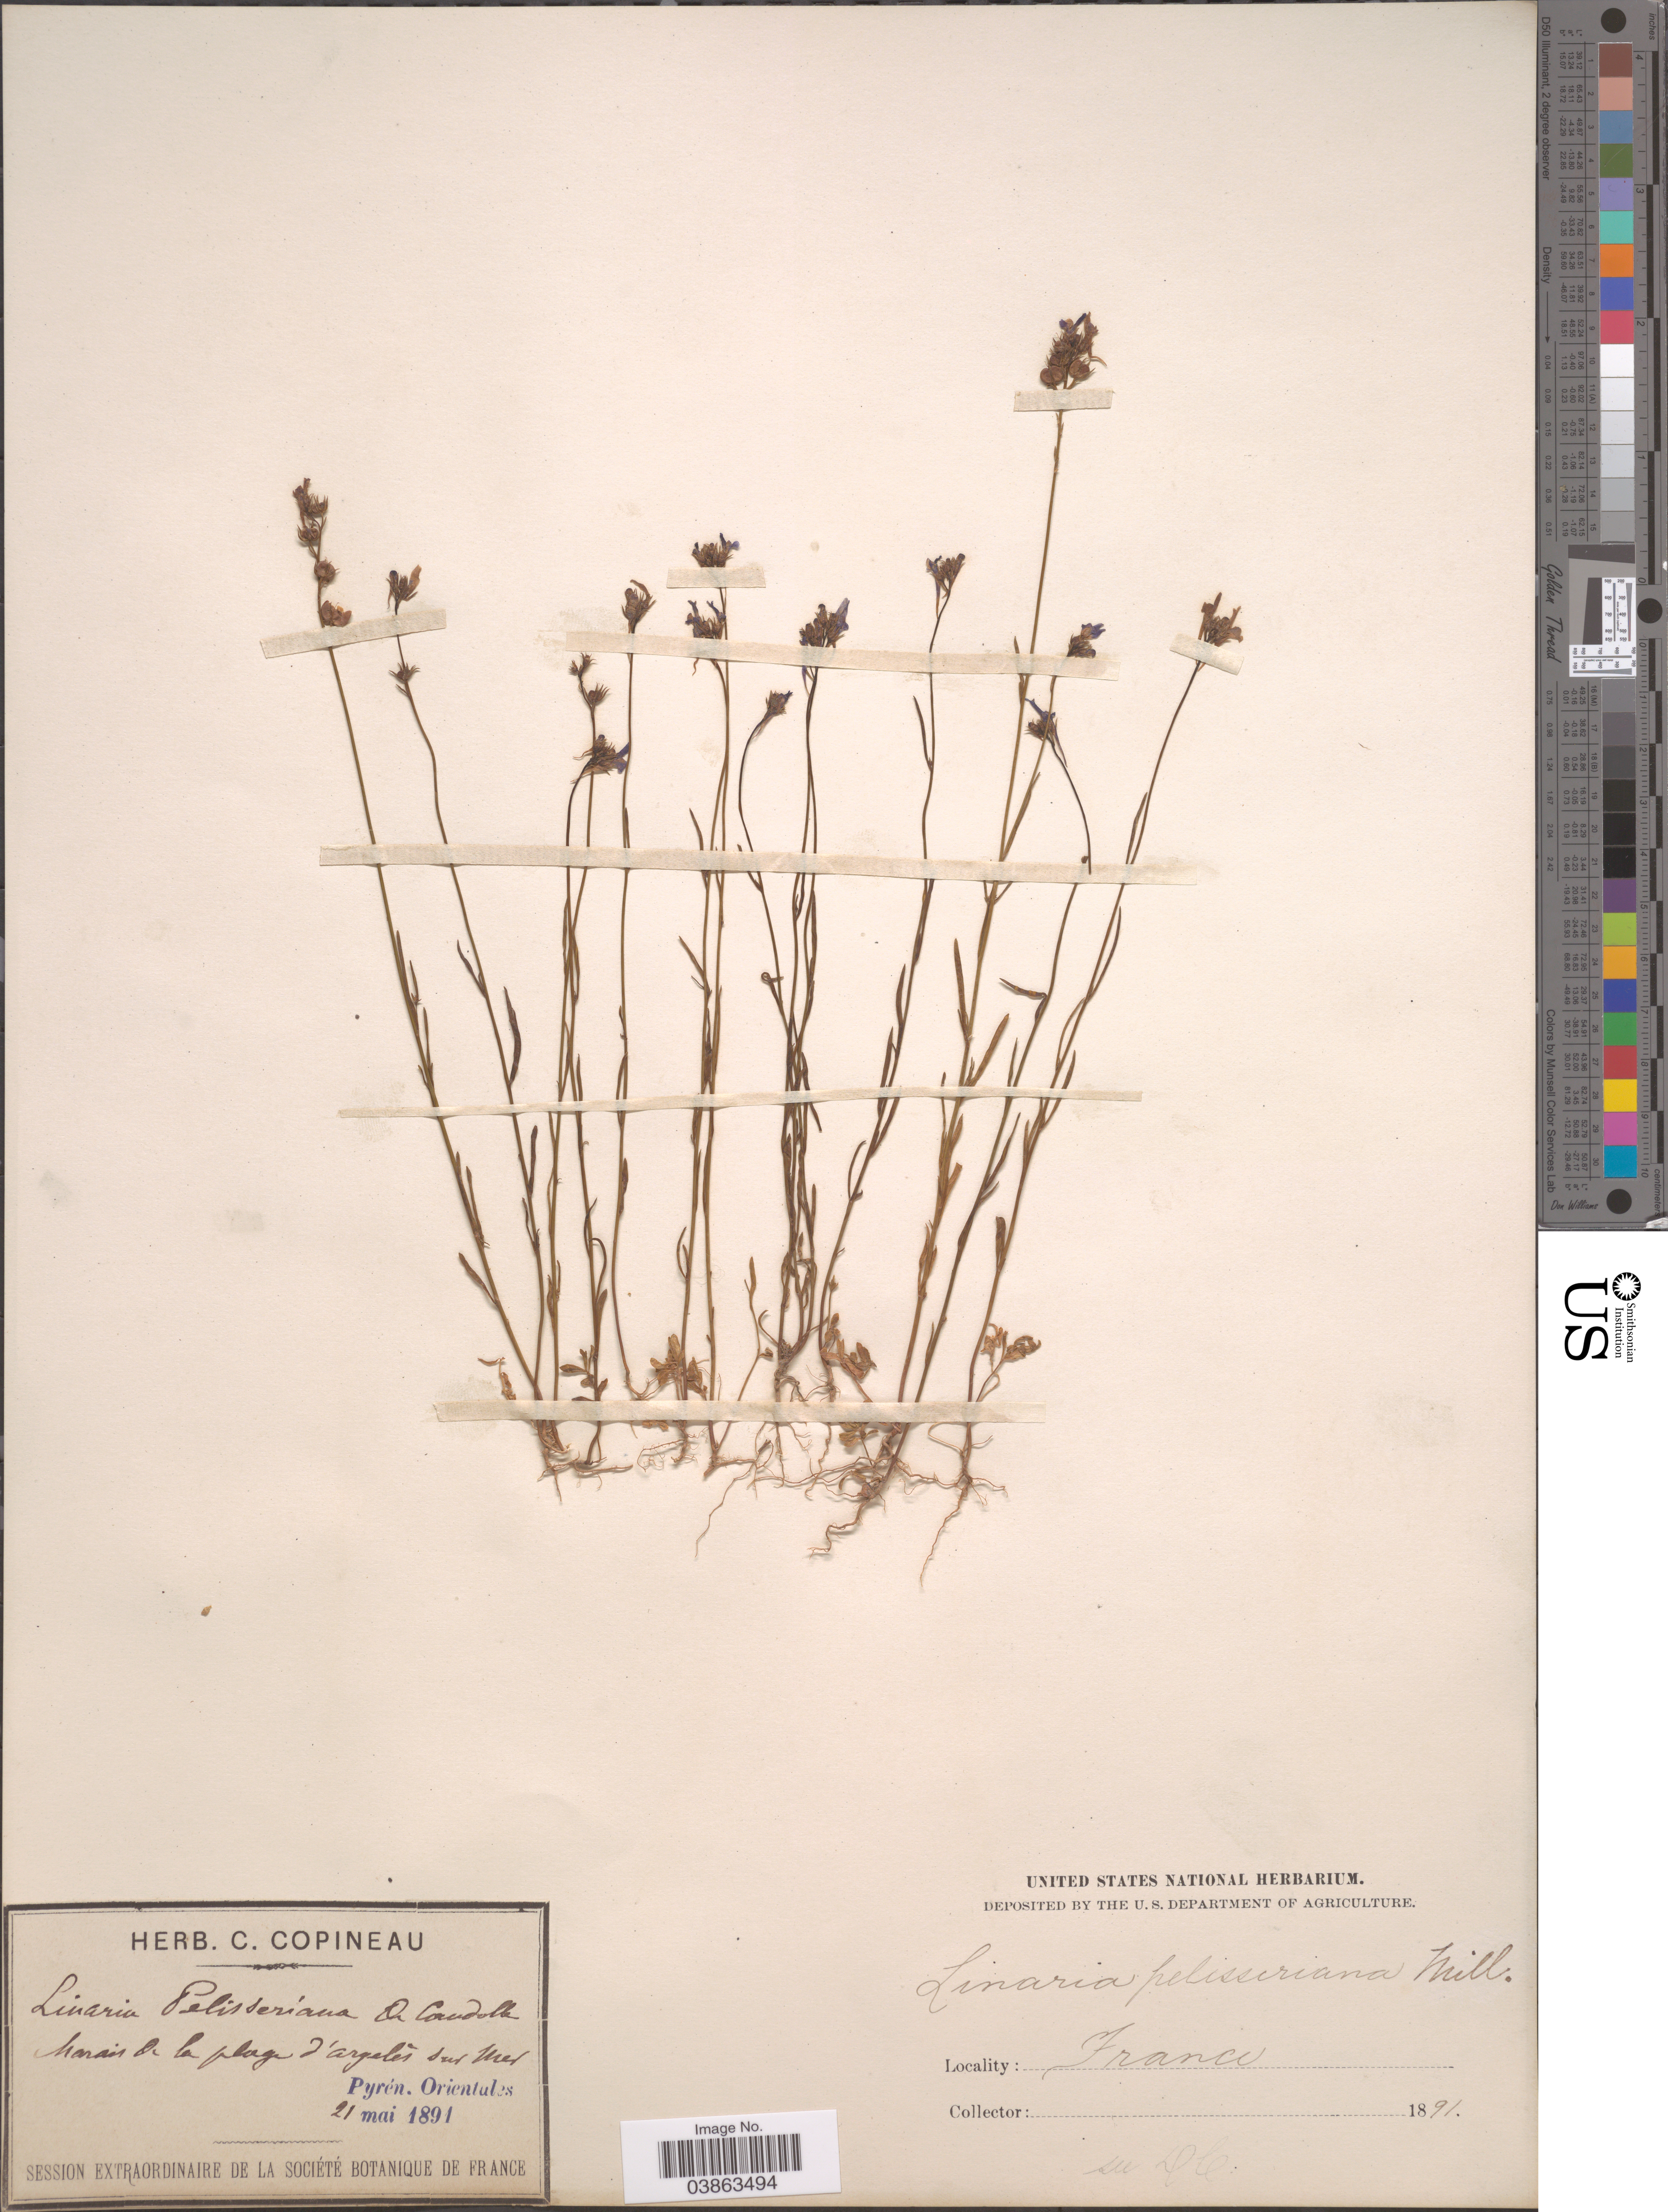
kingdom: Plantae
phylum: Tracheophyta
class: Magnoliopsida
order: Lamiales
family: Plantaginaceae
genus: Linaria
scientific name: Linaria pelisseriana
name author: (L.) Mill.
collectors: ex herb. C. Copineau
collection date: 1891-05-21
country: France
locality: Morais de la plage dárgelis duf mer. Pyrén. Orientales.